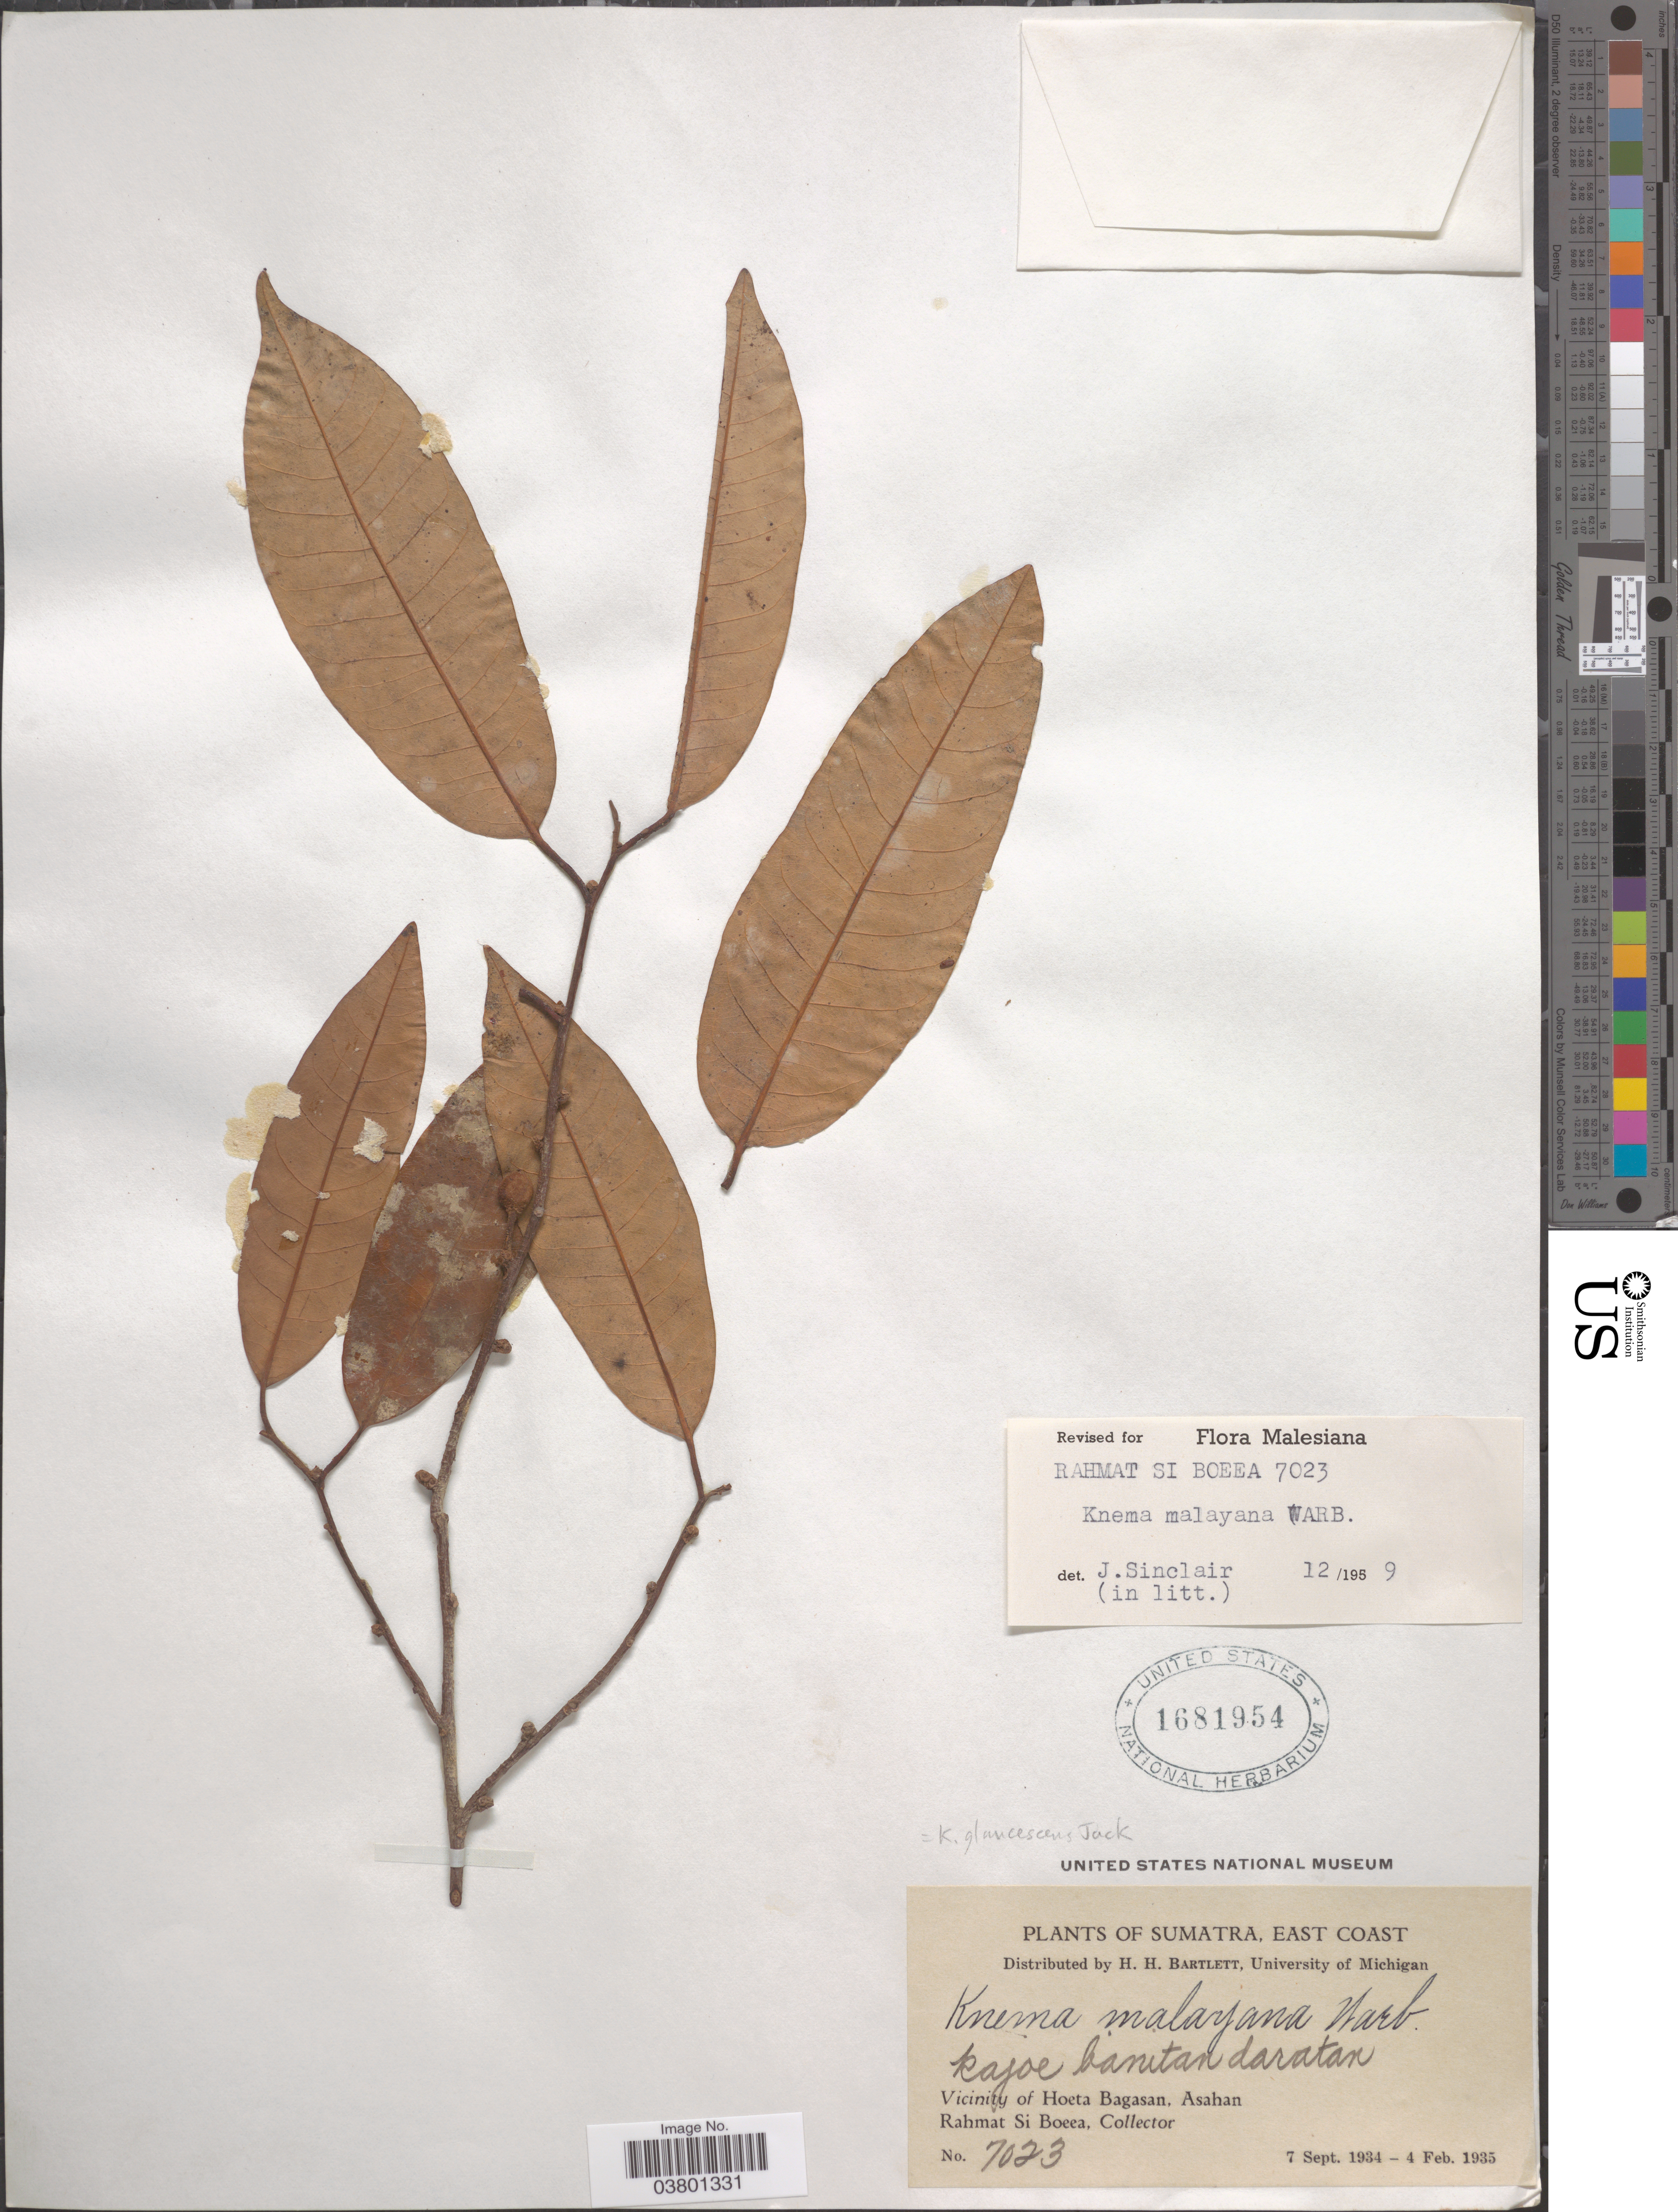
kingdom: Plantae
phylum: Tracheophyta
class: Magnoliopsida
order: Magnoliales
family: Myristicaceae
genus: Knema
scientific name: Knema glaucescens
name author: Jack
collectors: Rahmat Si Boeea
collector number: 7023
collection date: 1934-09-07/1935-02-04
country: Indonesia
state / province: Sumatra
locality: East Coast. Vicinity of Hoeta Bagasan, Asahan.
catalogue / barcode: US 1681954